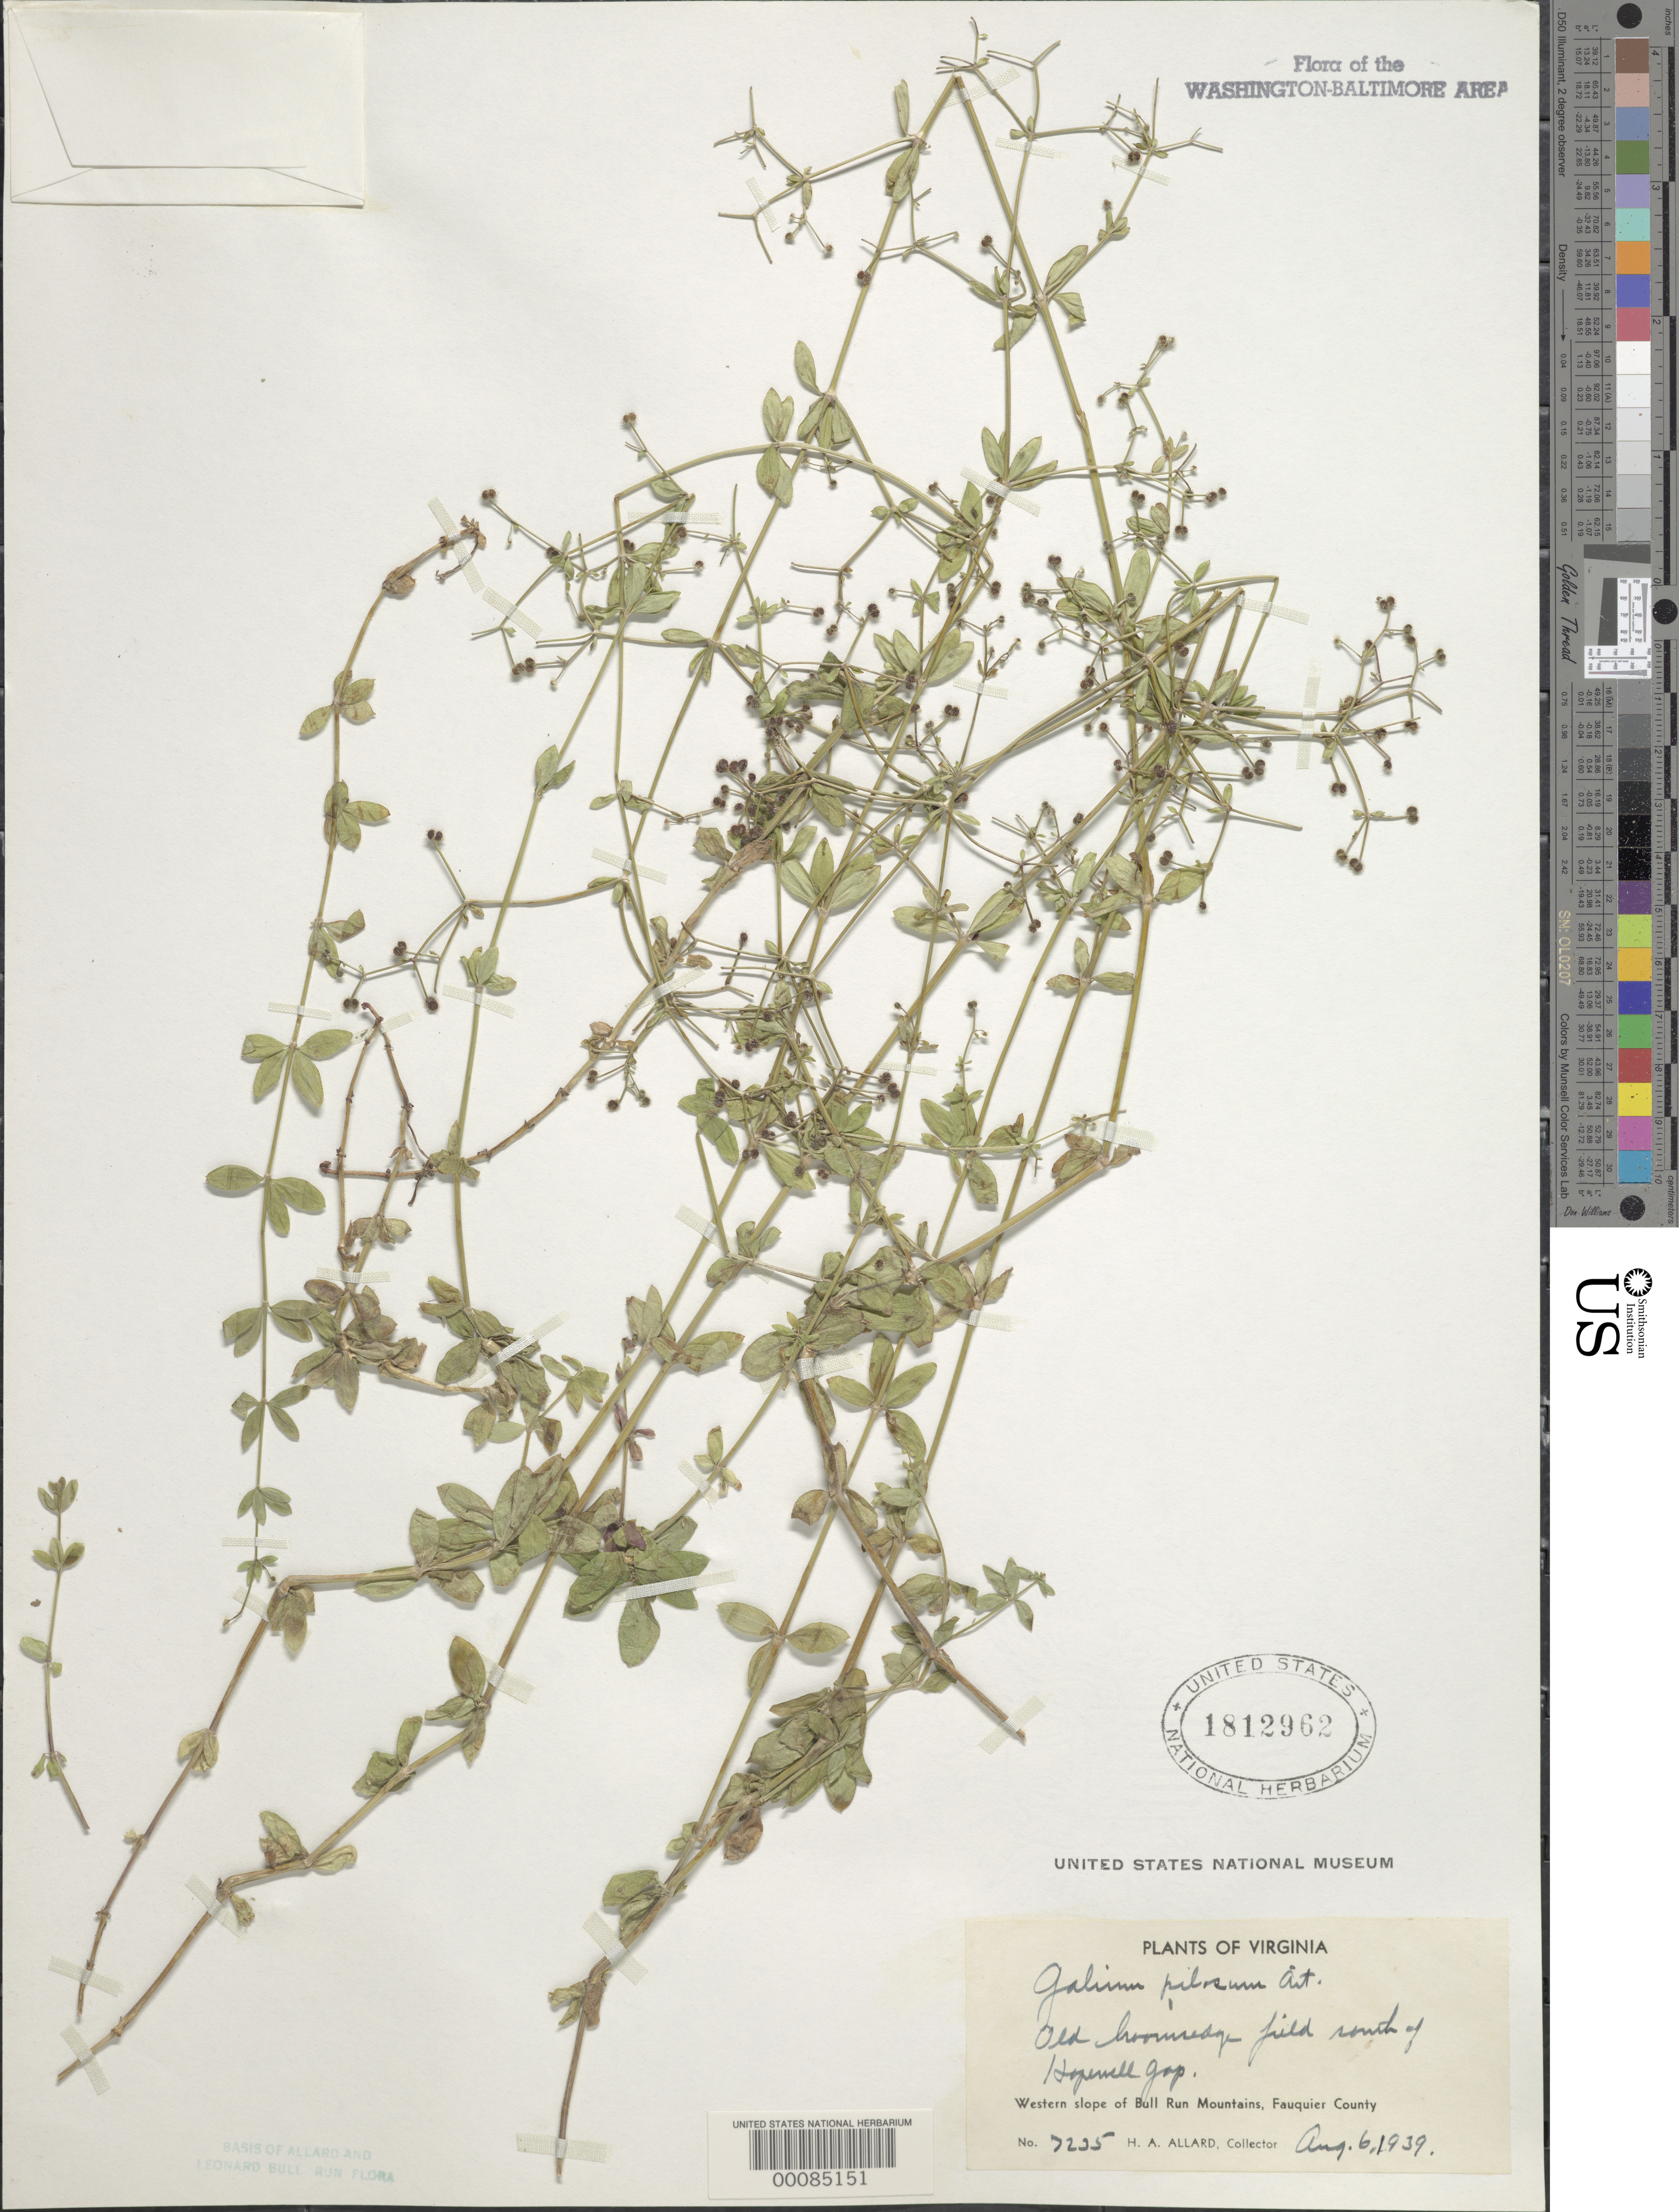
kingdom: Plantae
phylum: Tracheophyta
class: Magnoliopsida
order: Gentianales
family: Rubiaceae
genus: Galium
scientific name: Galium pilosum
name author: Aiton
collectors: H. A. Allard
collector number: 7235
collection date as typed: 06 Aug 1939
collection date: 1939-08-06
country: United States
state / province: Virginia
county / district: Fauquier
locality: Hopewell Gap, west slope of Bull Run Mts.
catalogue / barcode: US 1812962